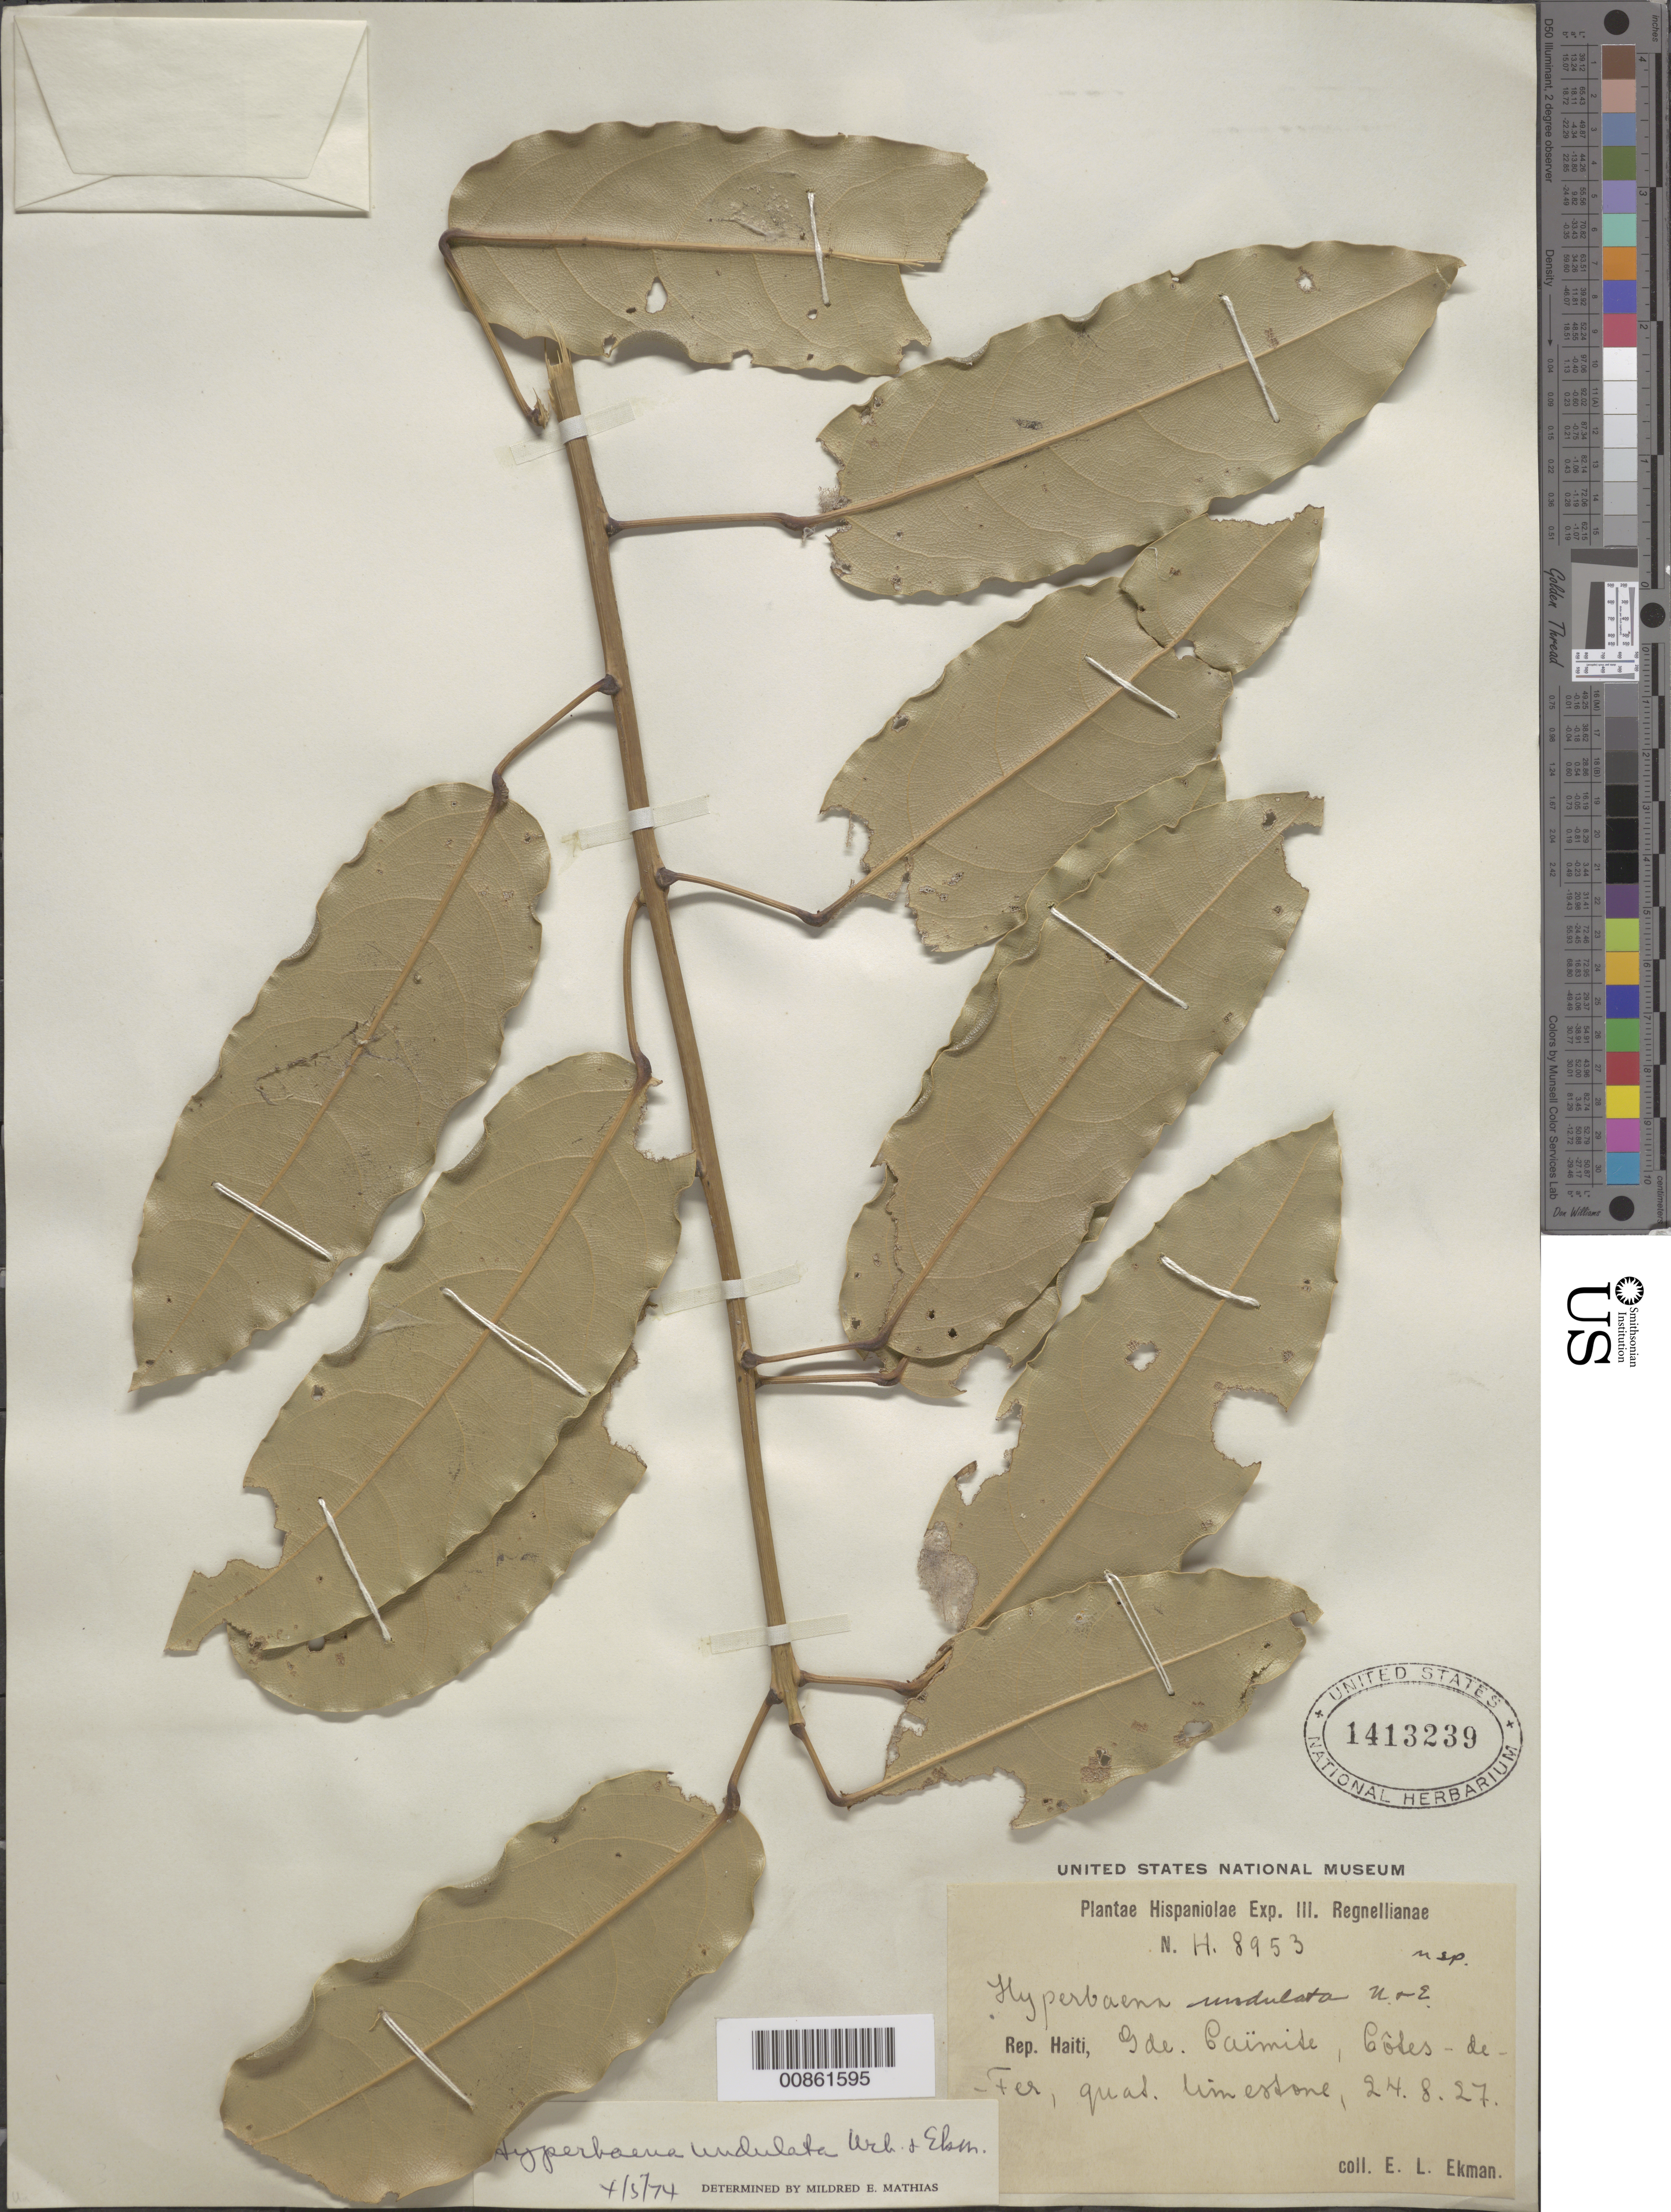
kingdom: Plantae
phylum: Tracheophyta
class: Magnoliopsida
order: Ranunculales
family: Menispermaceae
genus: Hyperbaena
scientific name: Hyperbaena undulata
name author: Urb. & Ekman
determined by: Mathias, M. E.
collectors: E. L. Ekman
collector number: H 8953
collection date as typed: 24 Aug 1927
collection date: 1927-08-24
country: Haiti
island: Hispaniola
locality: Gde. Caïmite, Côtes-de-Fer.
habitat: Quaternary Limestone.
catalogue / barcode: US 1413239